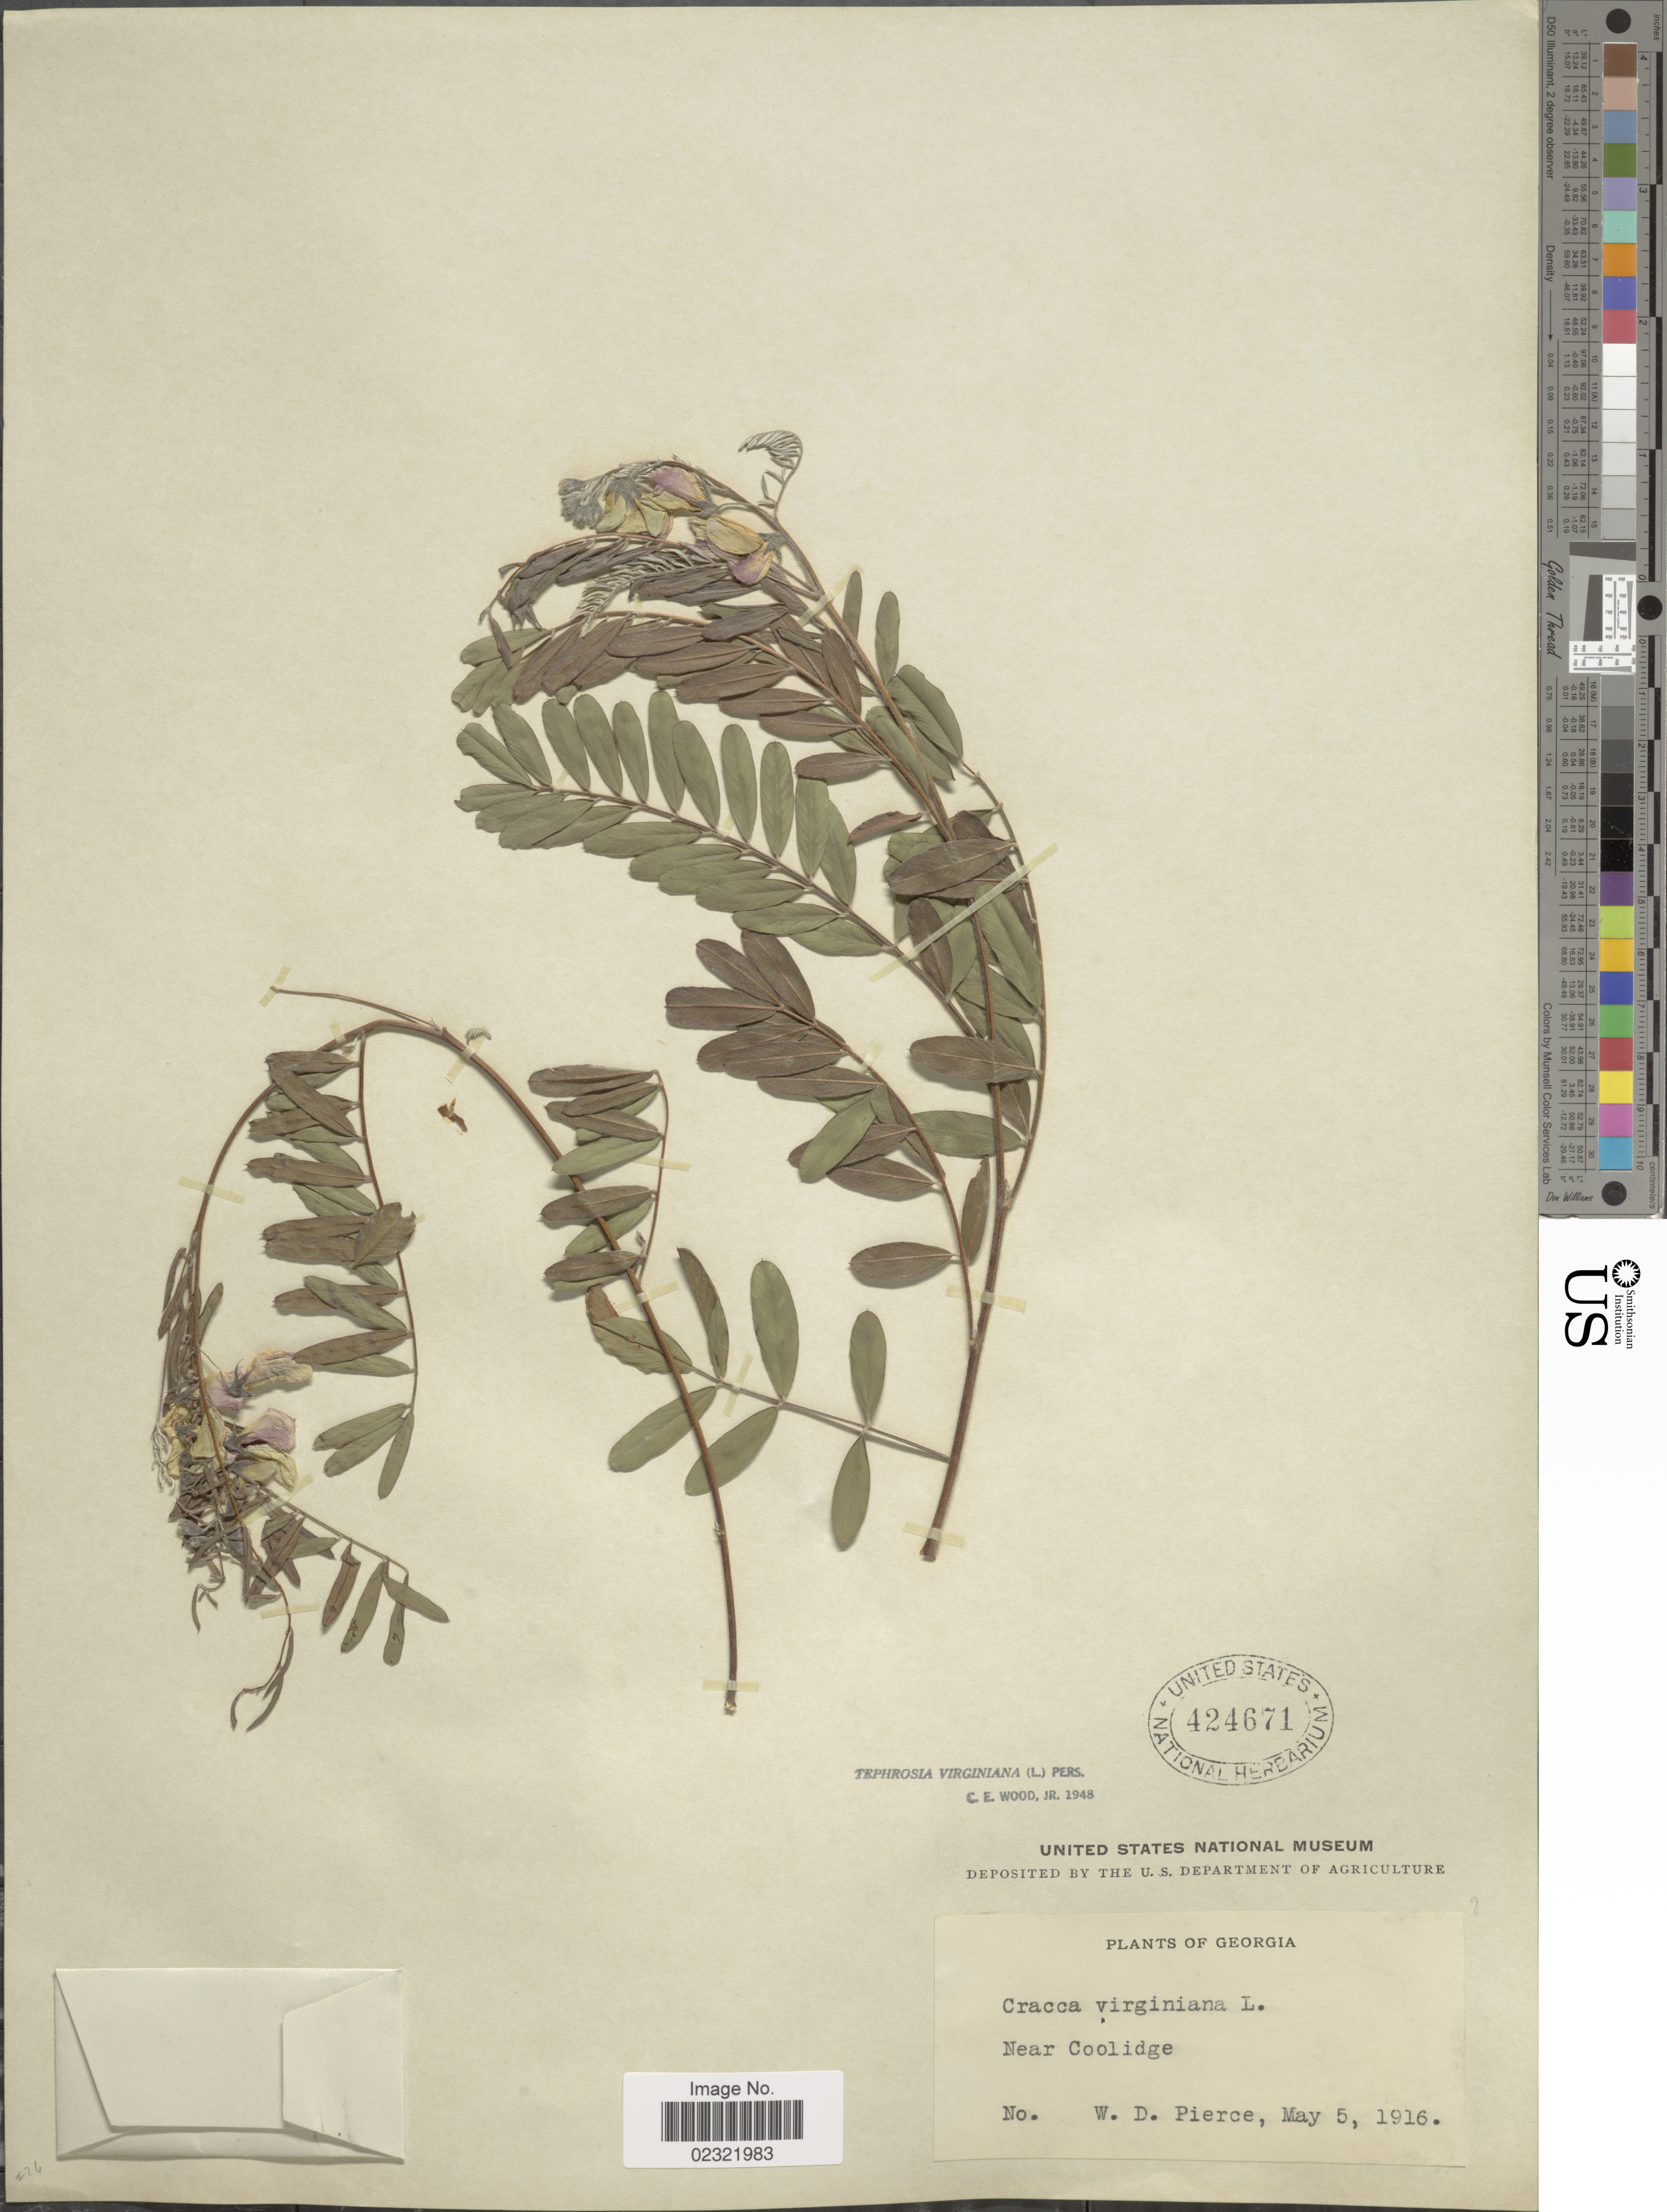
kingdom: Plantae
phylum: Tracheophyta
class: Magnoliopsida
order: Fabales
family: Fabaceae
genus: Tephrosia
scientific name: Tephrosia virginiana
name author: (L.) Pers.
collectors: W. Pierce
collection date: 1916-05-05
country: United States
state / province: Georgia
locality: Near Coolidge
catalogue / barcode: US 424671